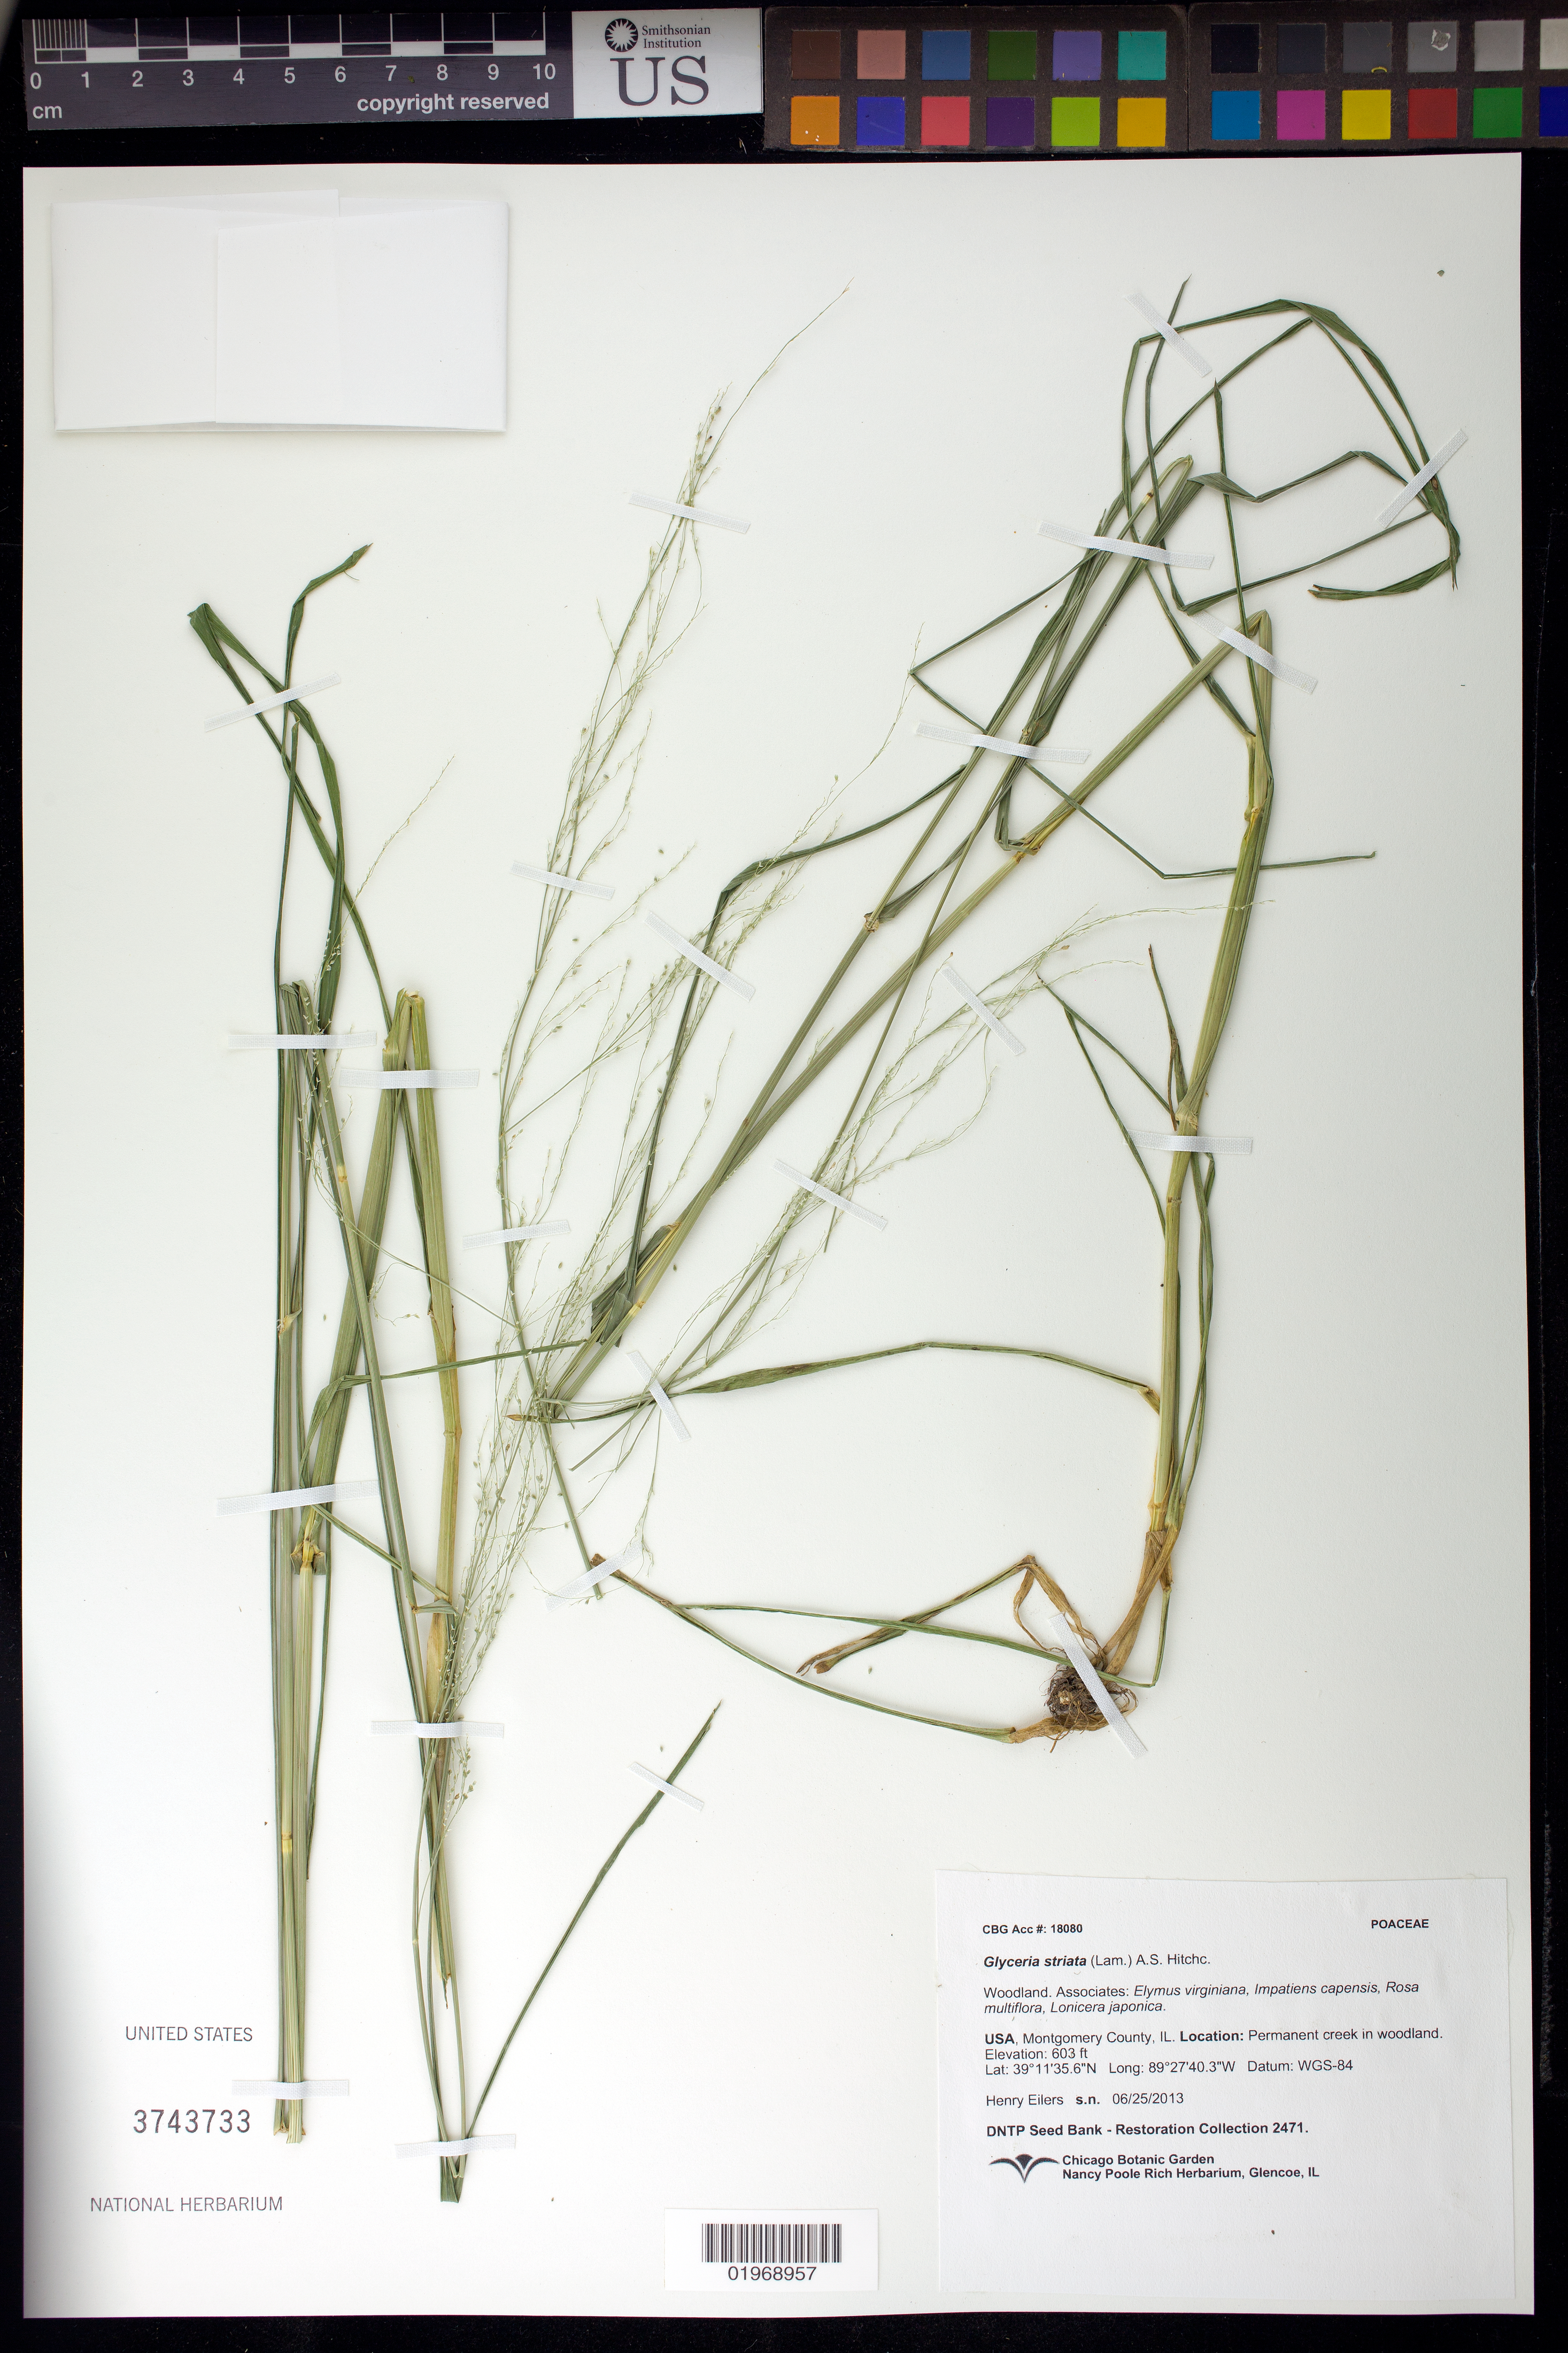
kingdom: Plantae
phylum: Tracheophyta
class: Liliopsida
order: Poales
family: Poaceae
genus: Glyceria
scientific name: Glyceria striata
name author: (Lam.) Hitchc.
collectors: H. Eilers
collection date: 2013-06-25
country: United States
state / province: Illinois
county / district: Montgomery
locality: Permanent creek in woodland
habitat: Woodland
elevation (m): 184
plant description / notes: Mullinger, M.D. - University of Vermont - leaf tissue:DNA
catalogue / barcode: US 3743733